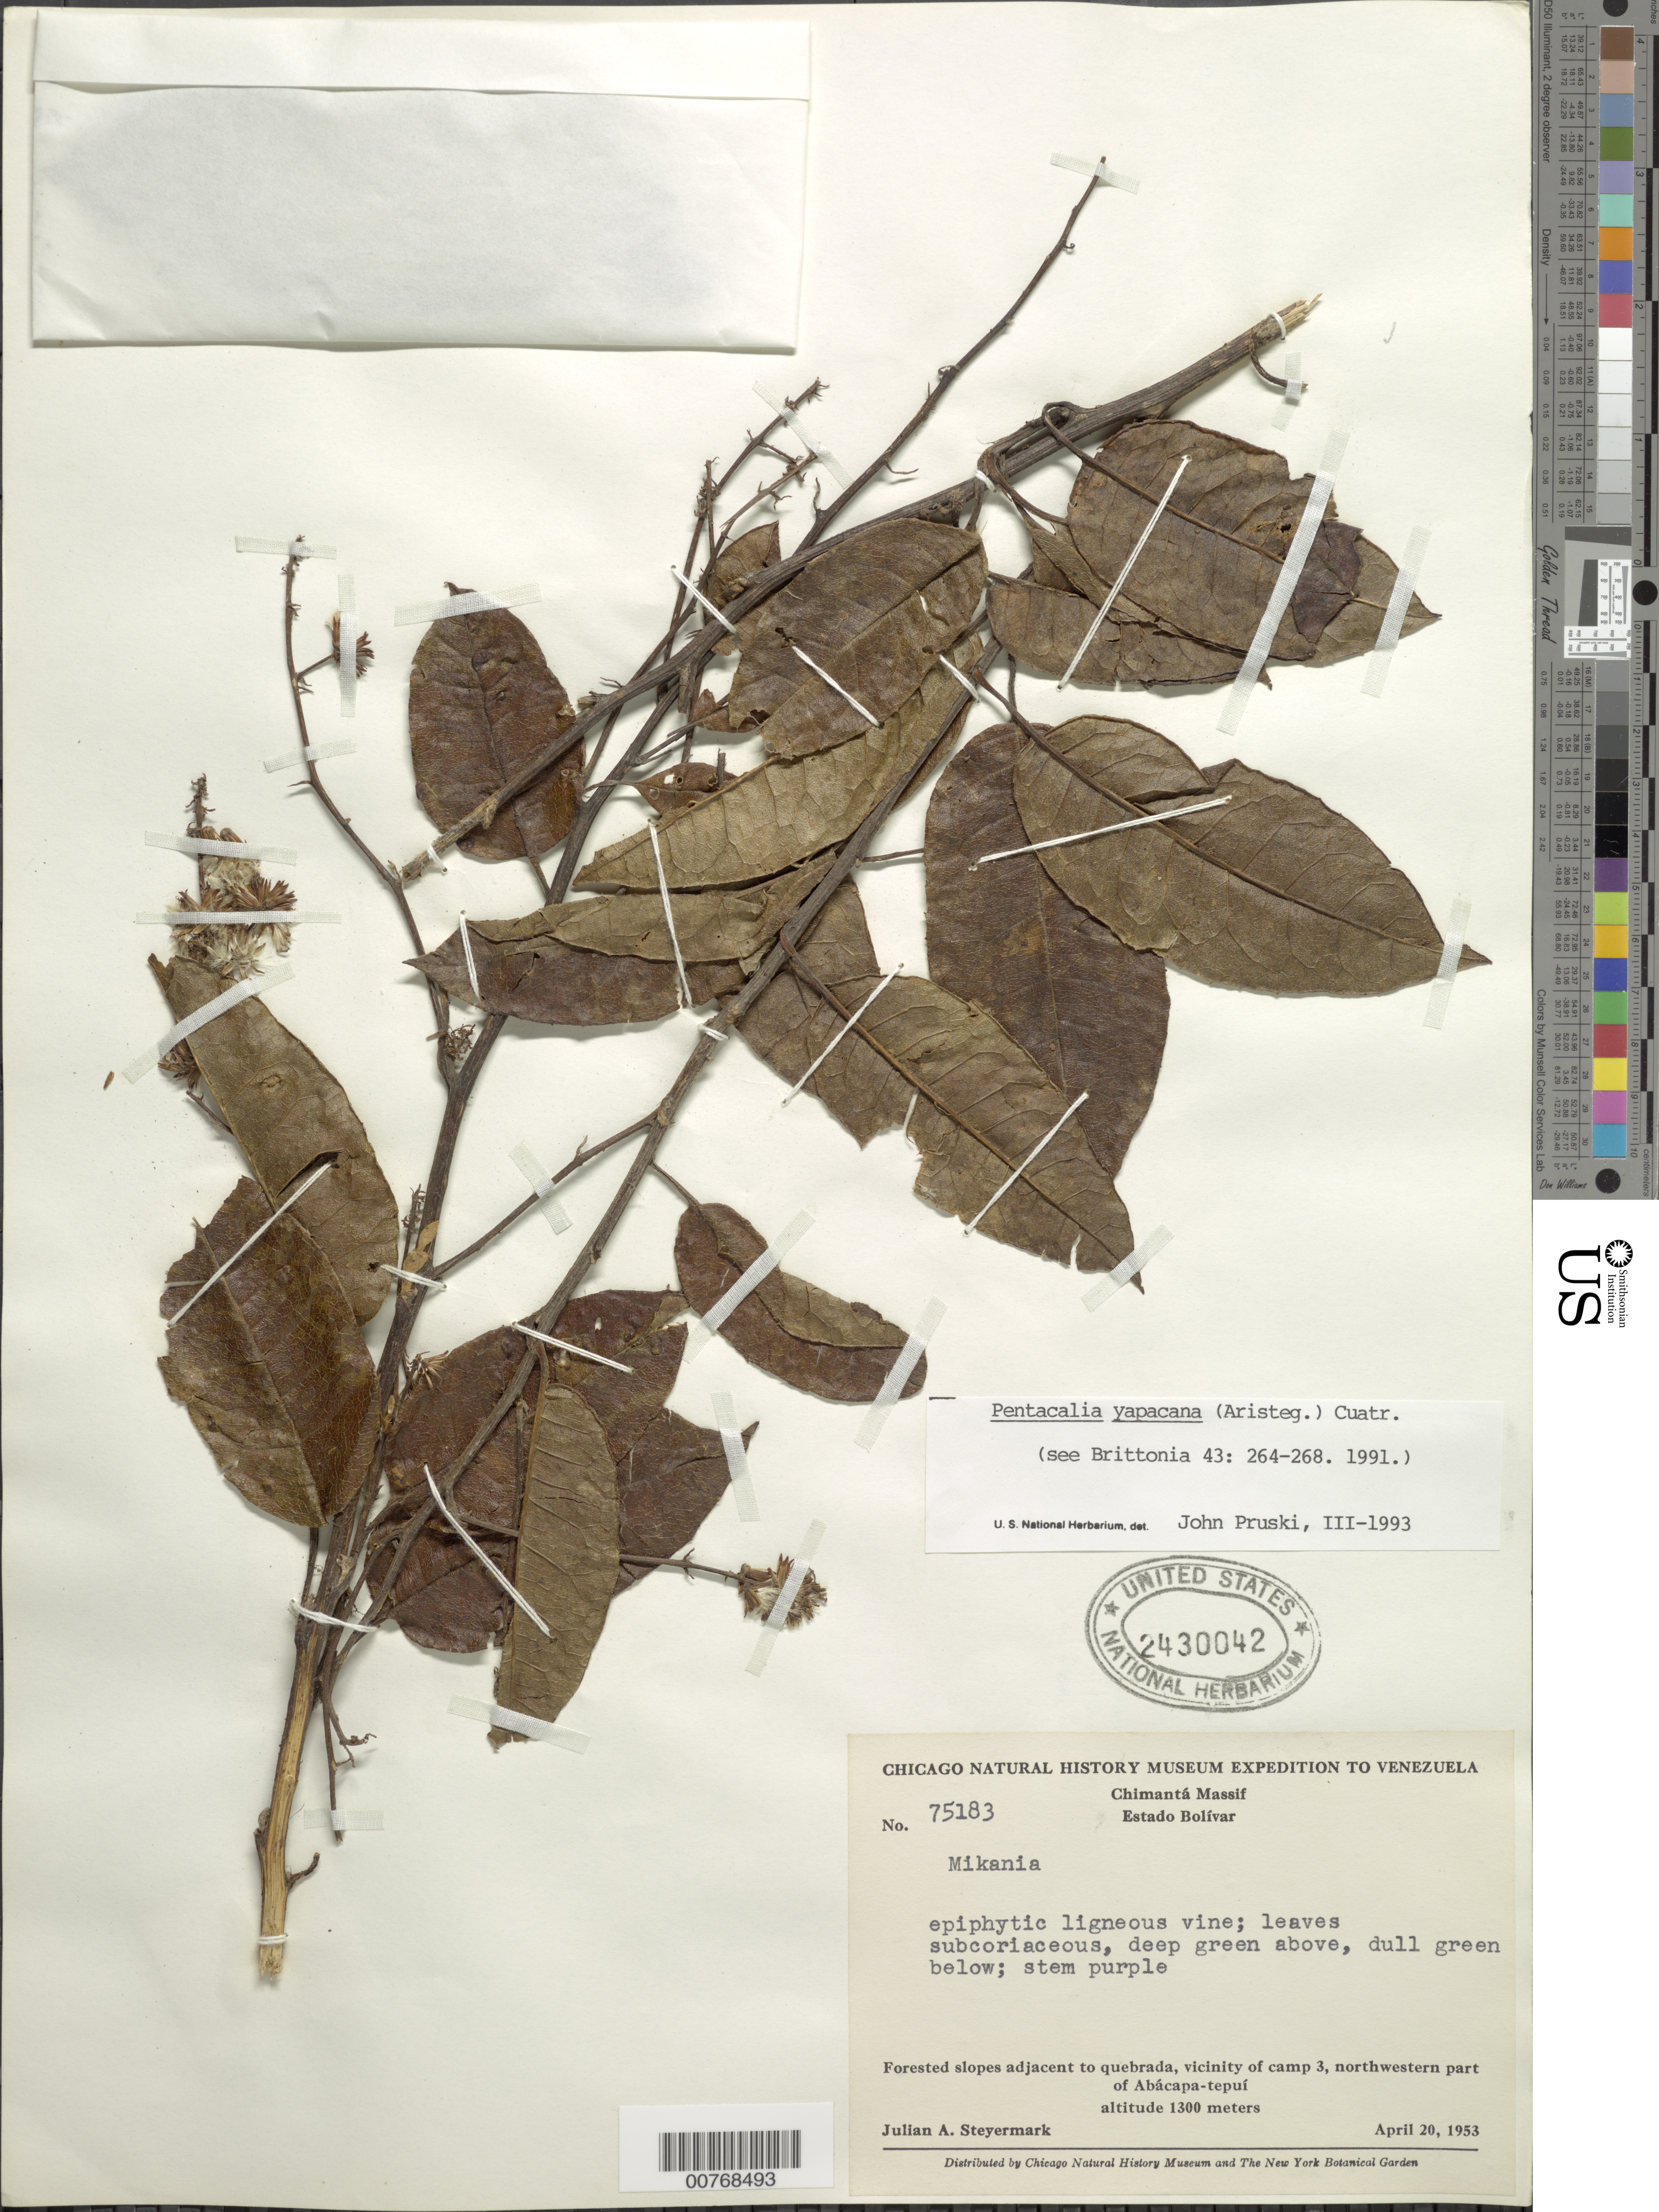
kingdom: Plantae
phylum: Tracheophyta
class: Magnoliopsida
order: Asterales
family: Asteraceae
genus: Pentacalia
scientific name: Pentacalia yapacana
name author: (Aristeg.) Cuatrec.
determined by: Pruski, J. F.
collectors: J. Steyermark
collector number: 75183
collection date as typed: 20-Apr-53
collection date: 1953-04-20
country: Venezuela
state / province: Bolívar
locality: Chimantá Massif, Abácapa-tepuí, NW part, vic. of Camp 3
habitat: Forested slopes adjacent to quebrada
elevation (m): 1300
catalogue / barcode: US 2430042